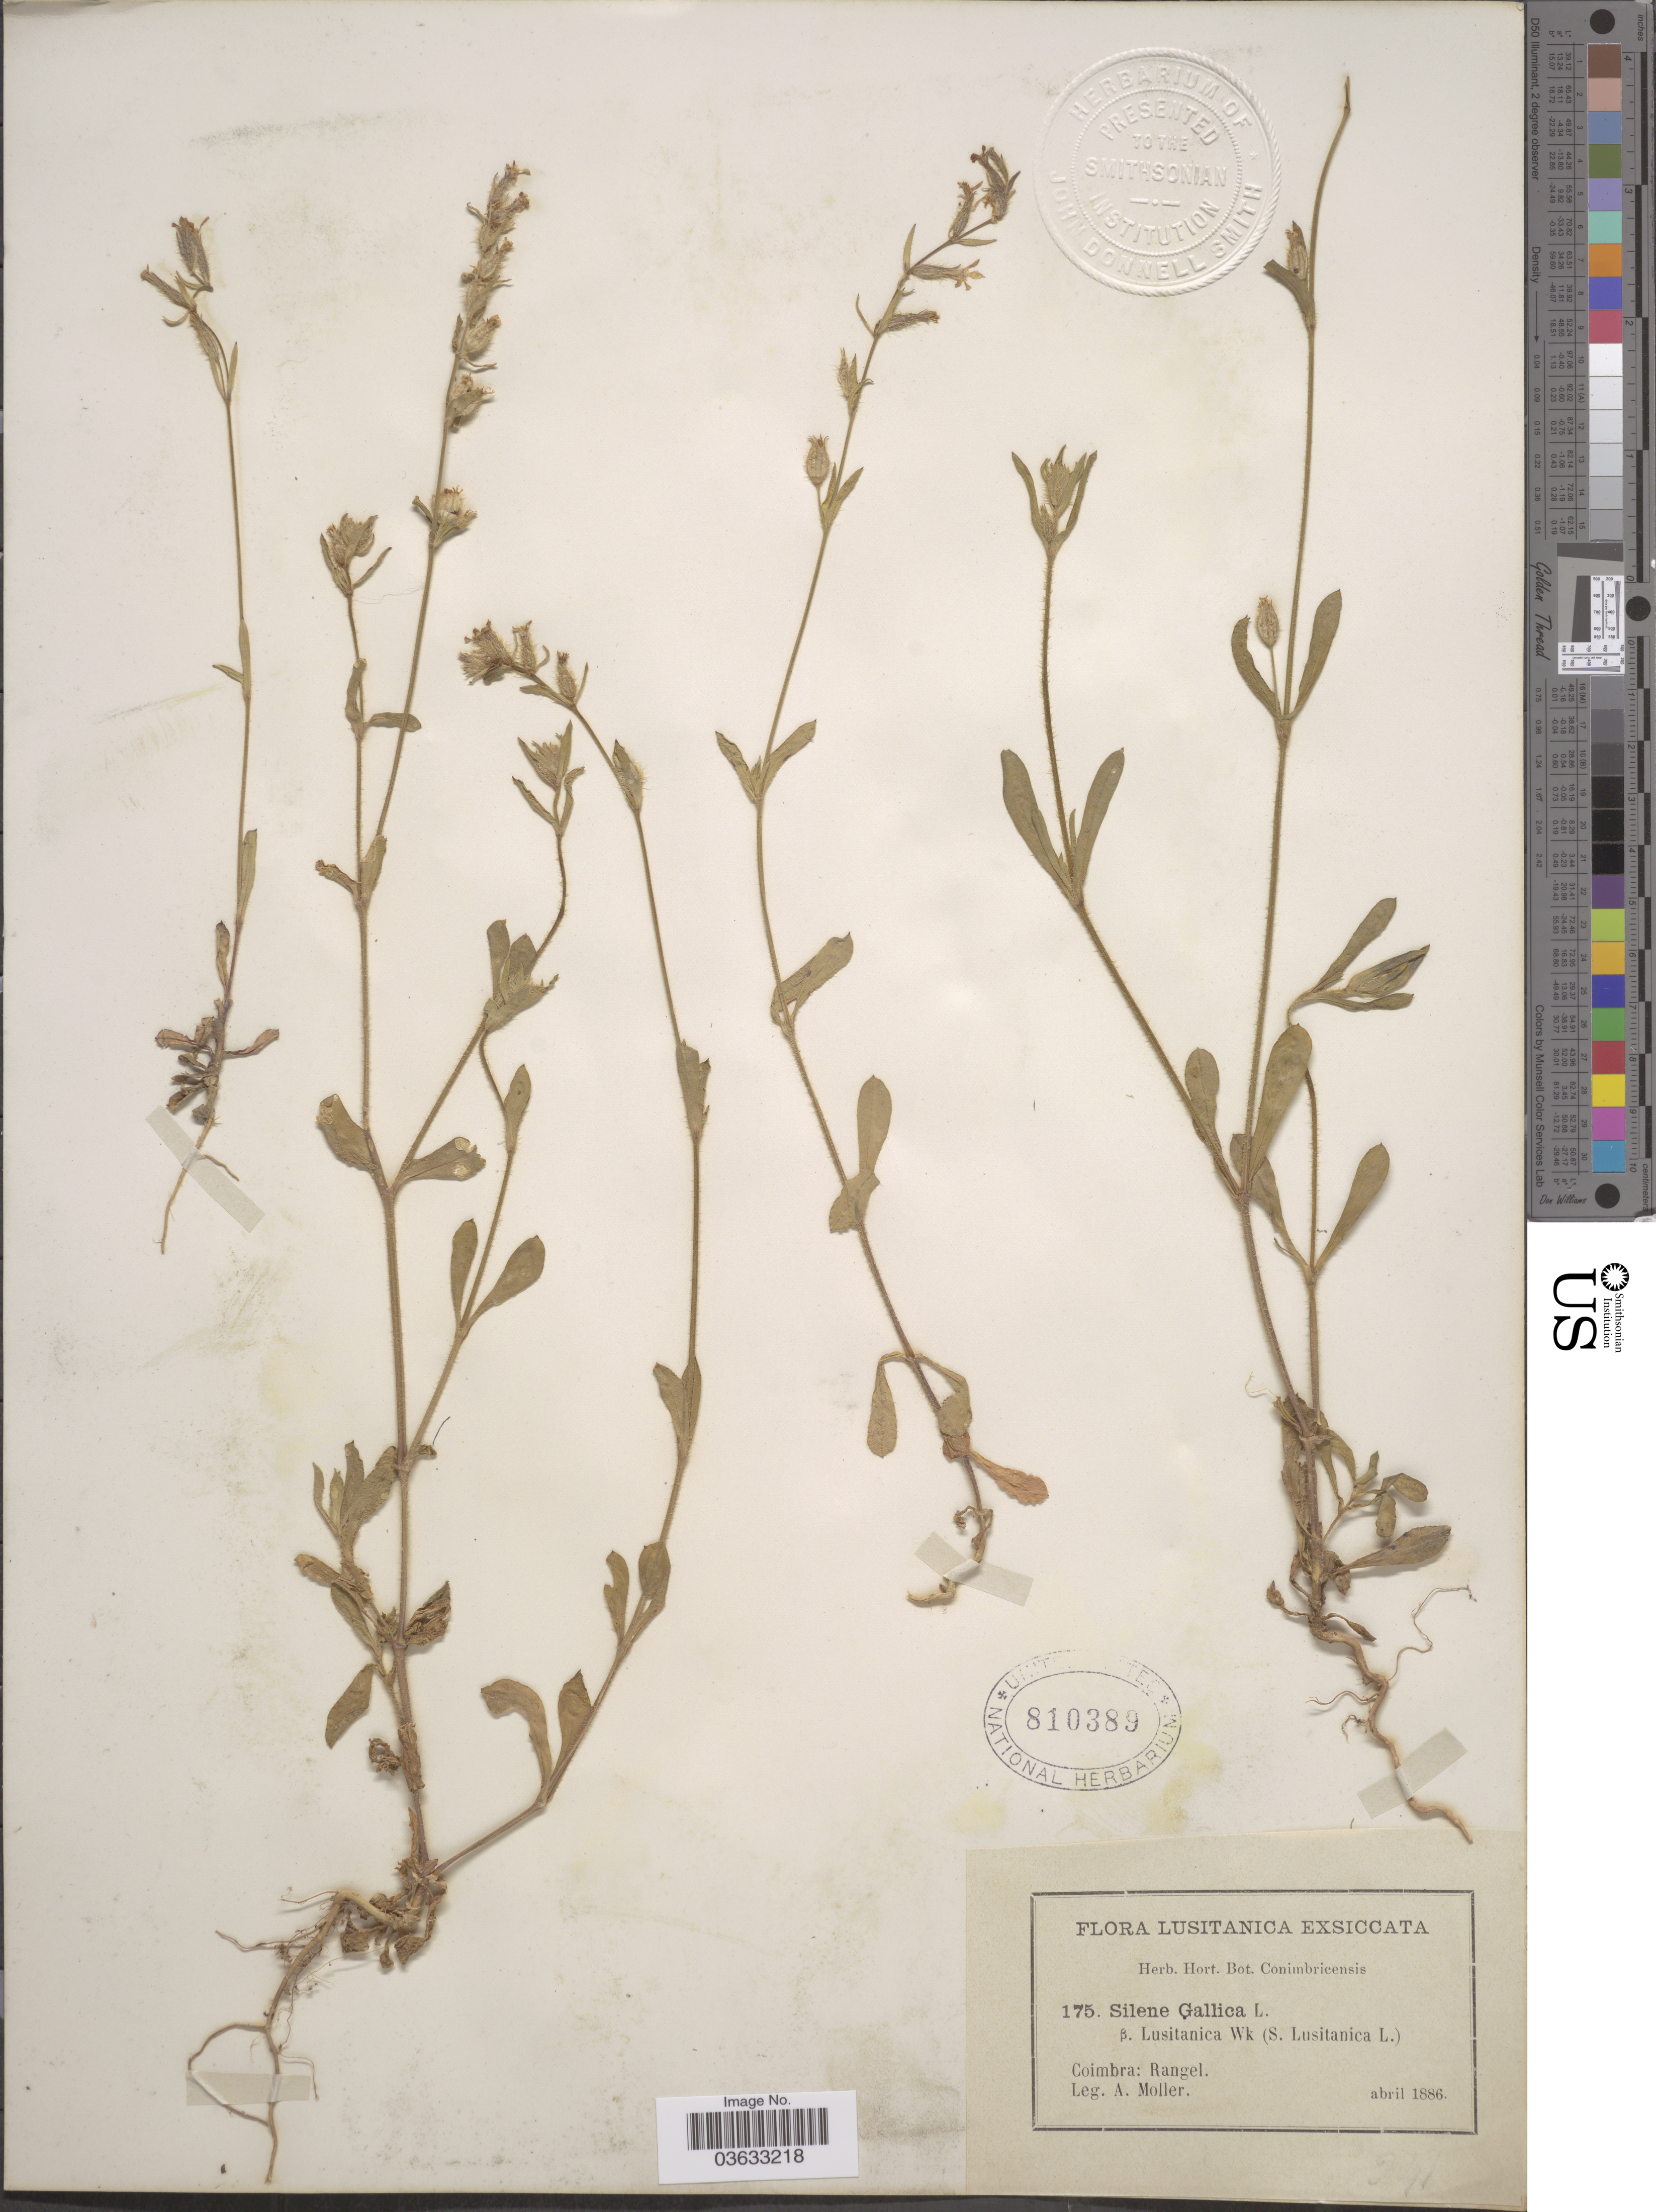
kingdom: Plantae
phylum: Tracheophyta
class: Magnoliopsida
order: Caryophyllales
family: Caryophyllaceae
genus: Silene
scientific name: Silene gallica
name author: L.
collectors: A. Moller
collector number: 175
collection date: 1886-04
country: Portugal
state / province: Coimbra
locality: Lusitanica. Rangel.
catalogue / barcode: US 810389